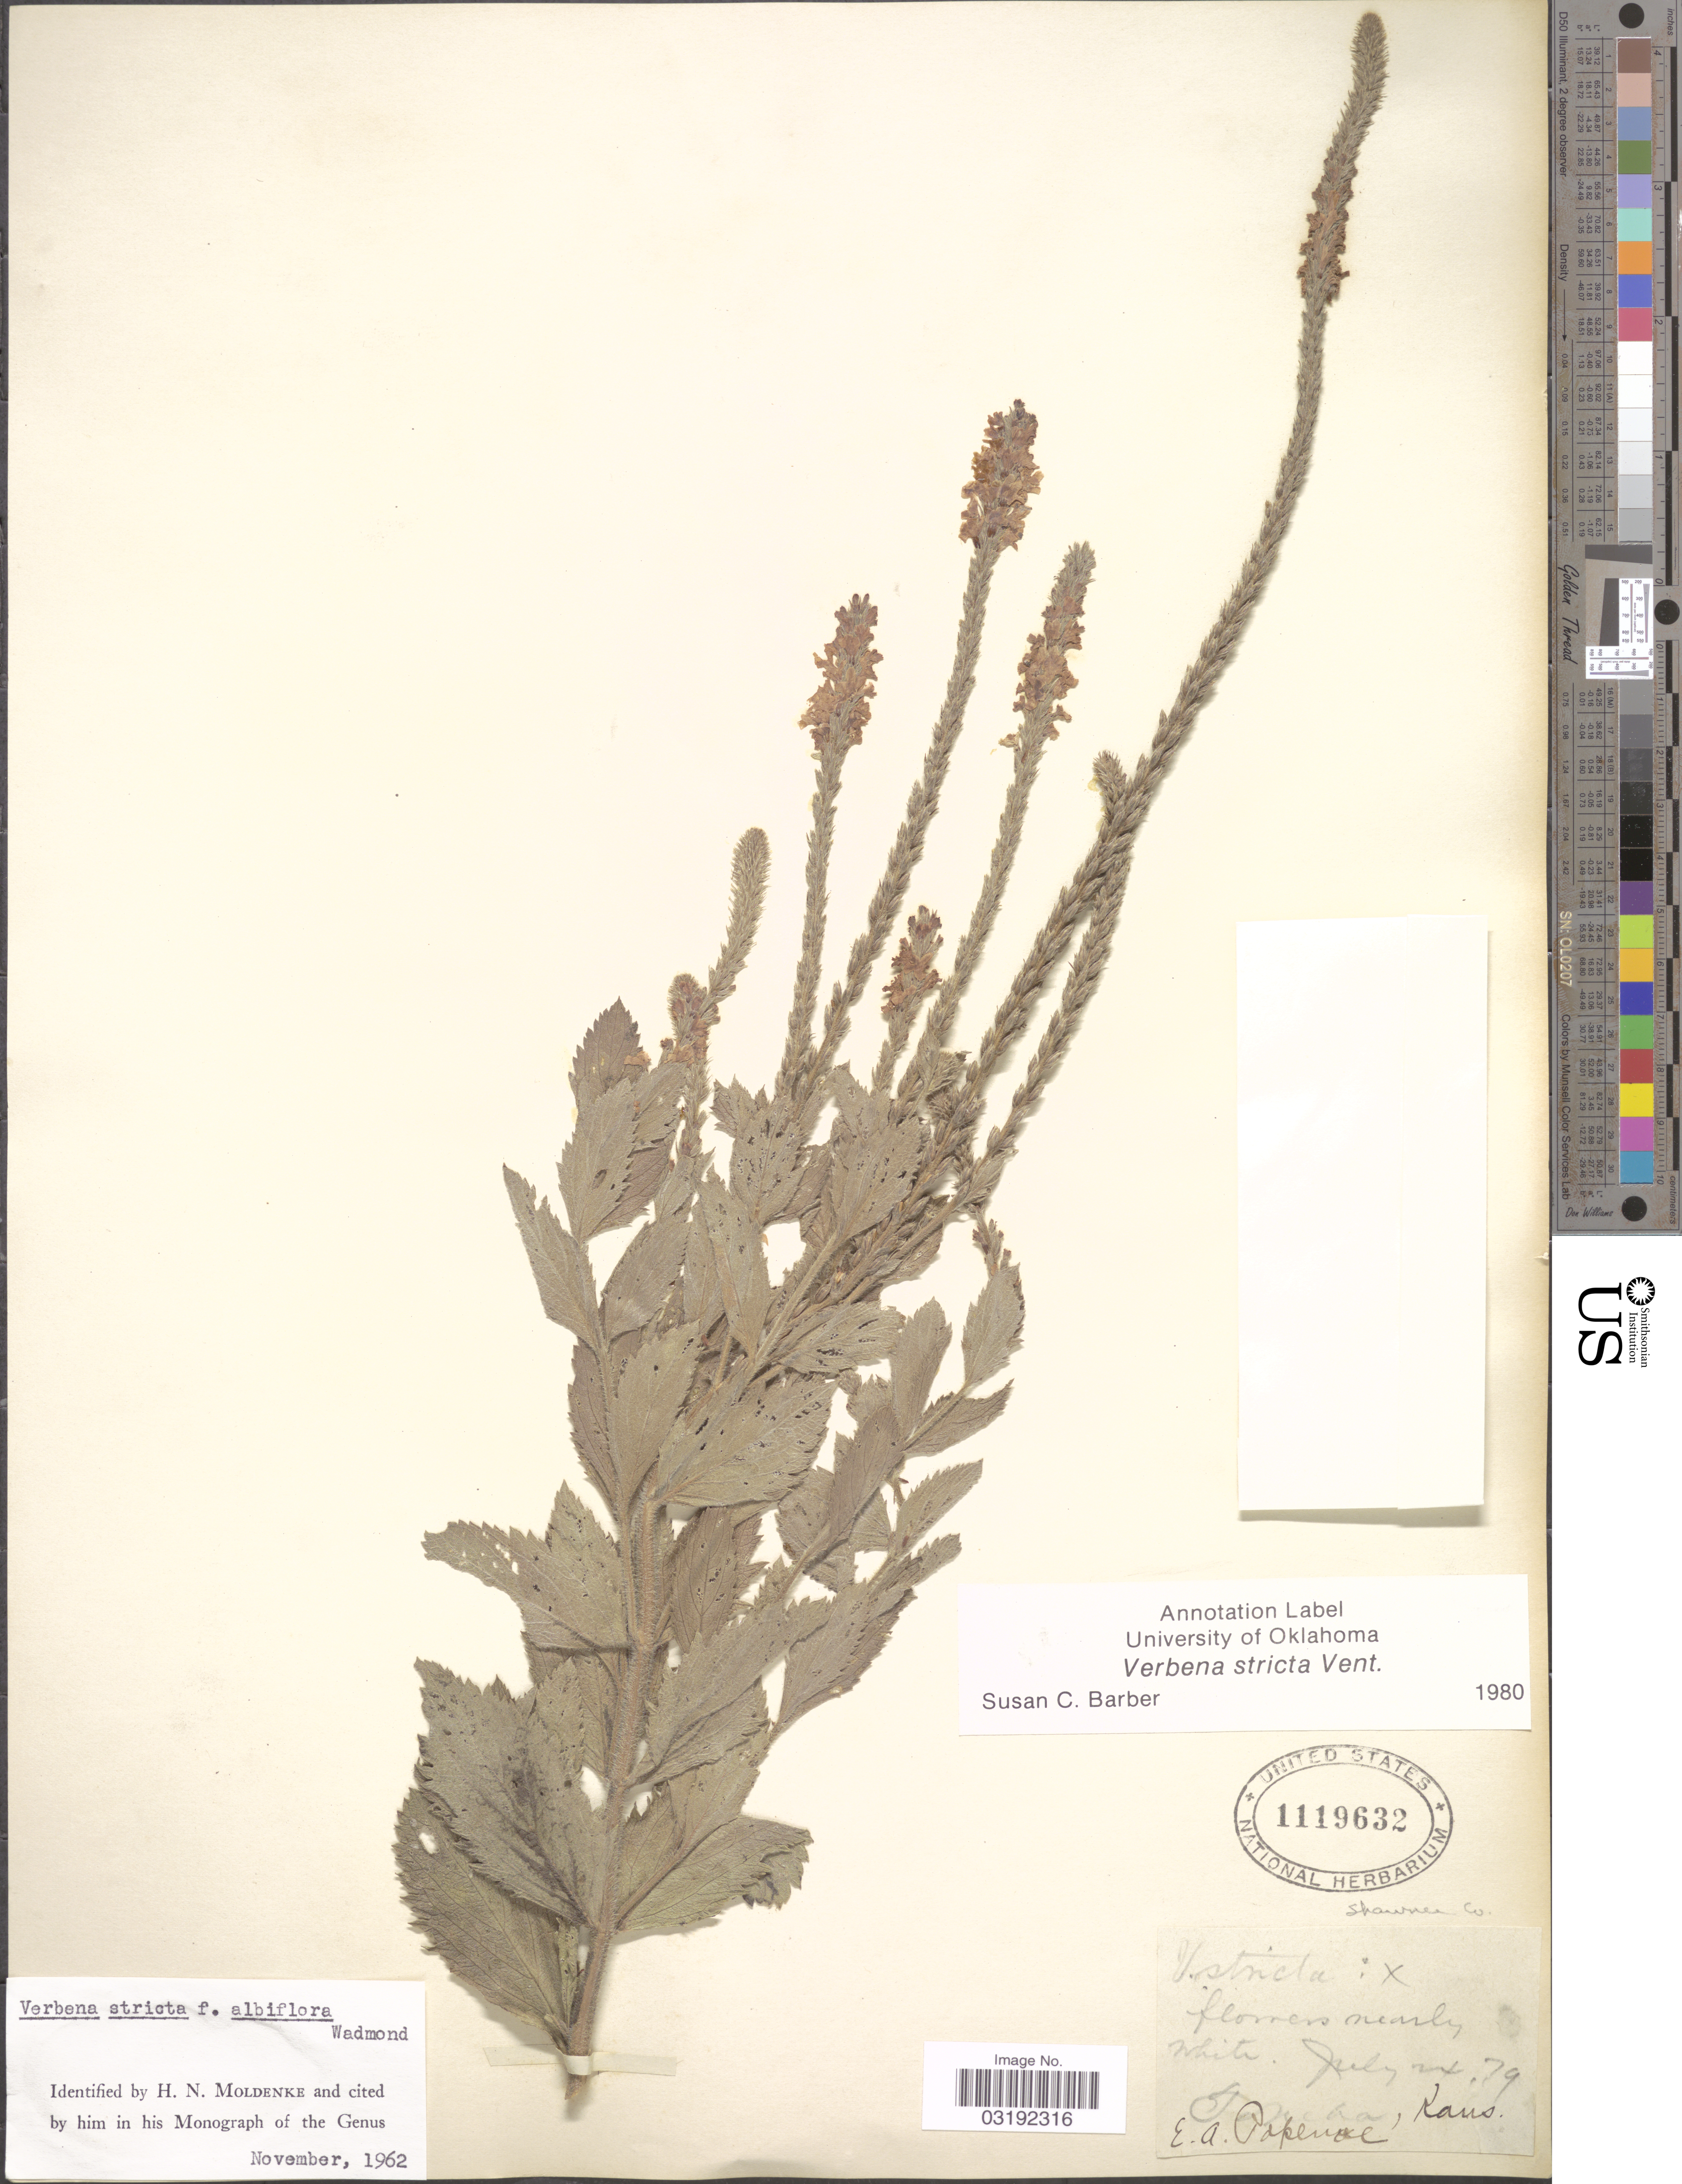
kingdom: Plantae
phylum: Tracheophyta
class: Magnoliopsida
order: Lamiales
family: Verbenaceae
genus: Verbena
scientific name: Verbena stricta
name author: Vent.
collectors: E. A. Popenoe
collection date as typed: Transcribed d/m/y: 24/7/79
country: United States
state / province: Kansas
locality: Topeka, Shawnee Co.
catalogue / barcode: US 1119632